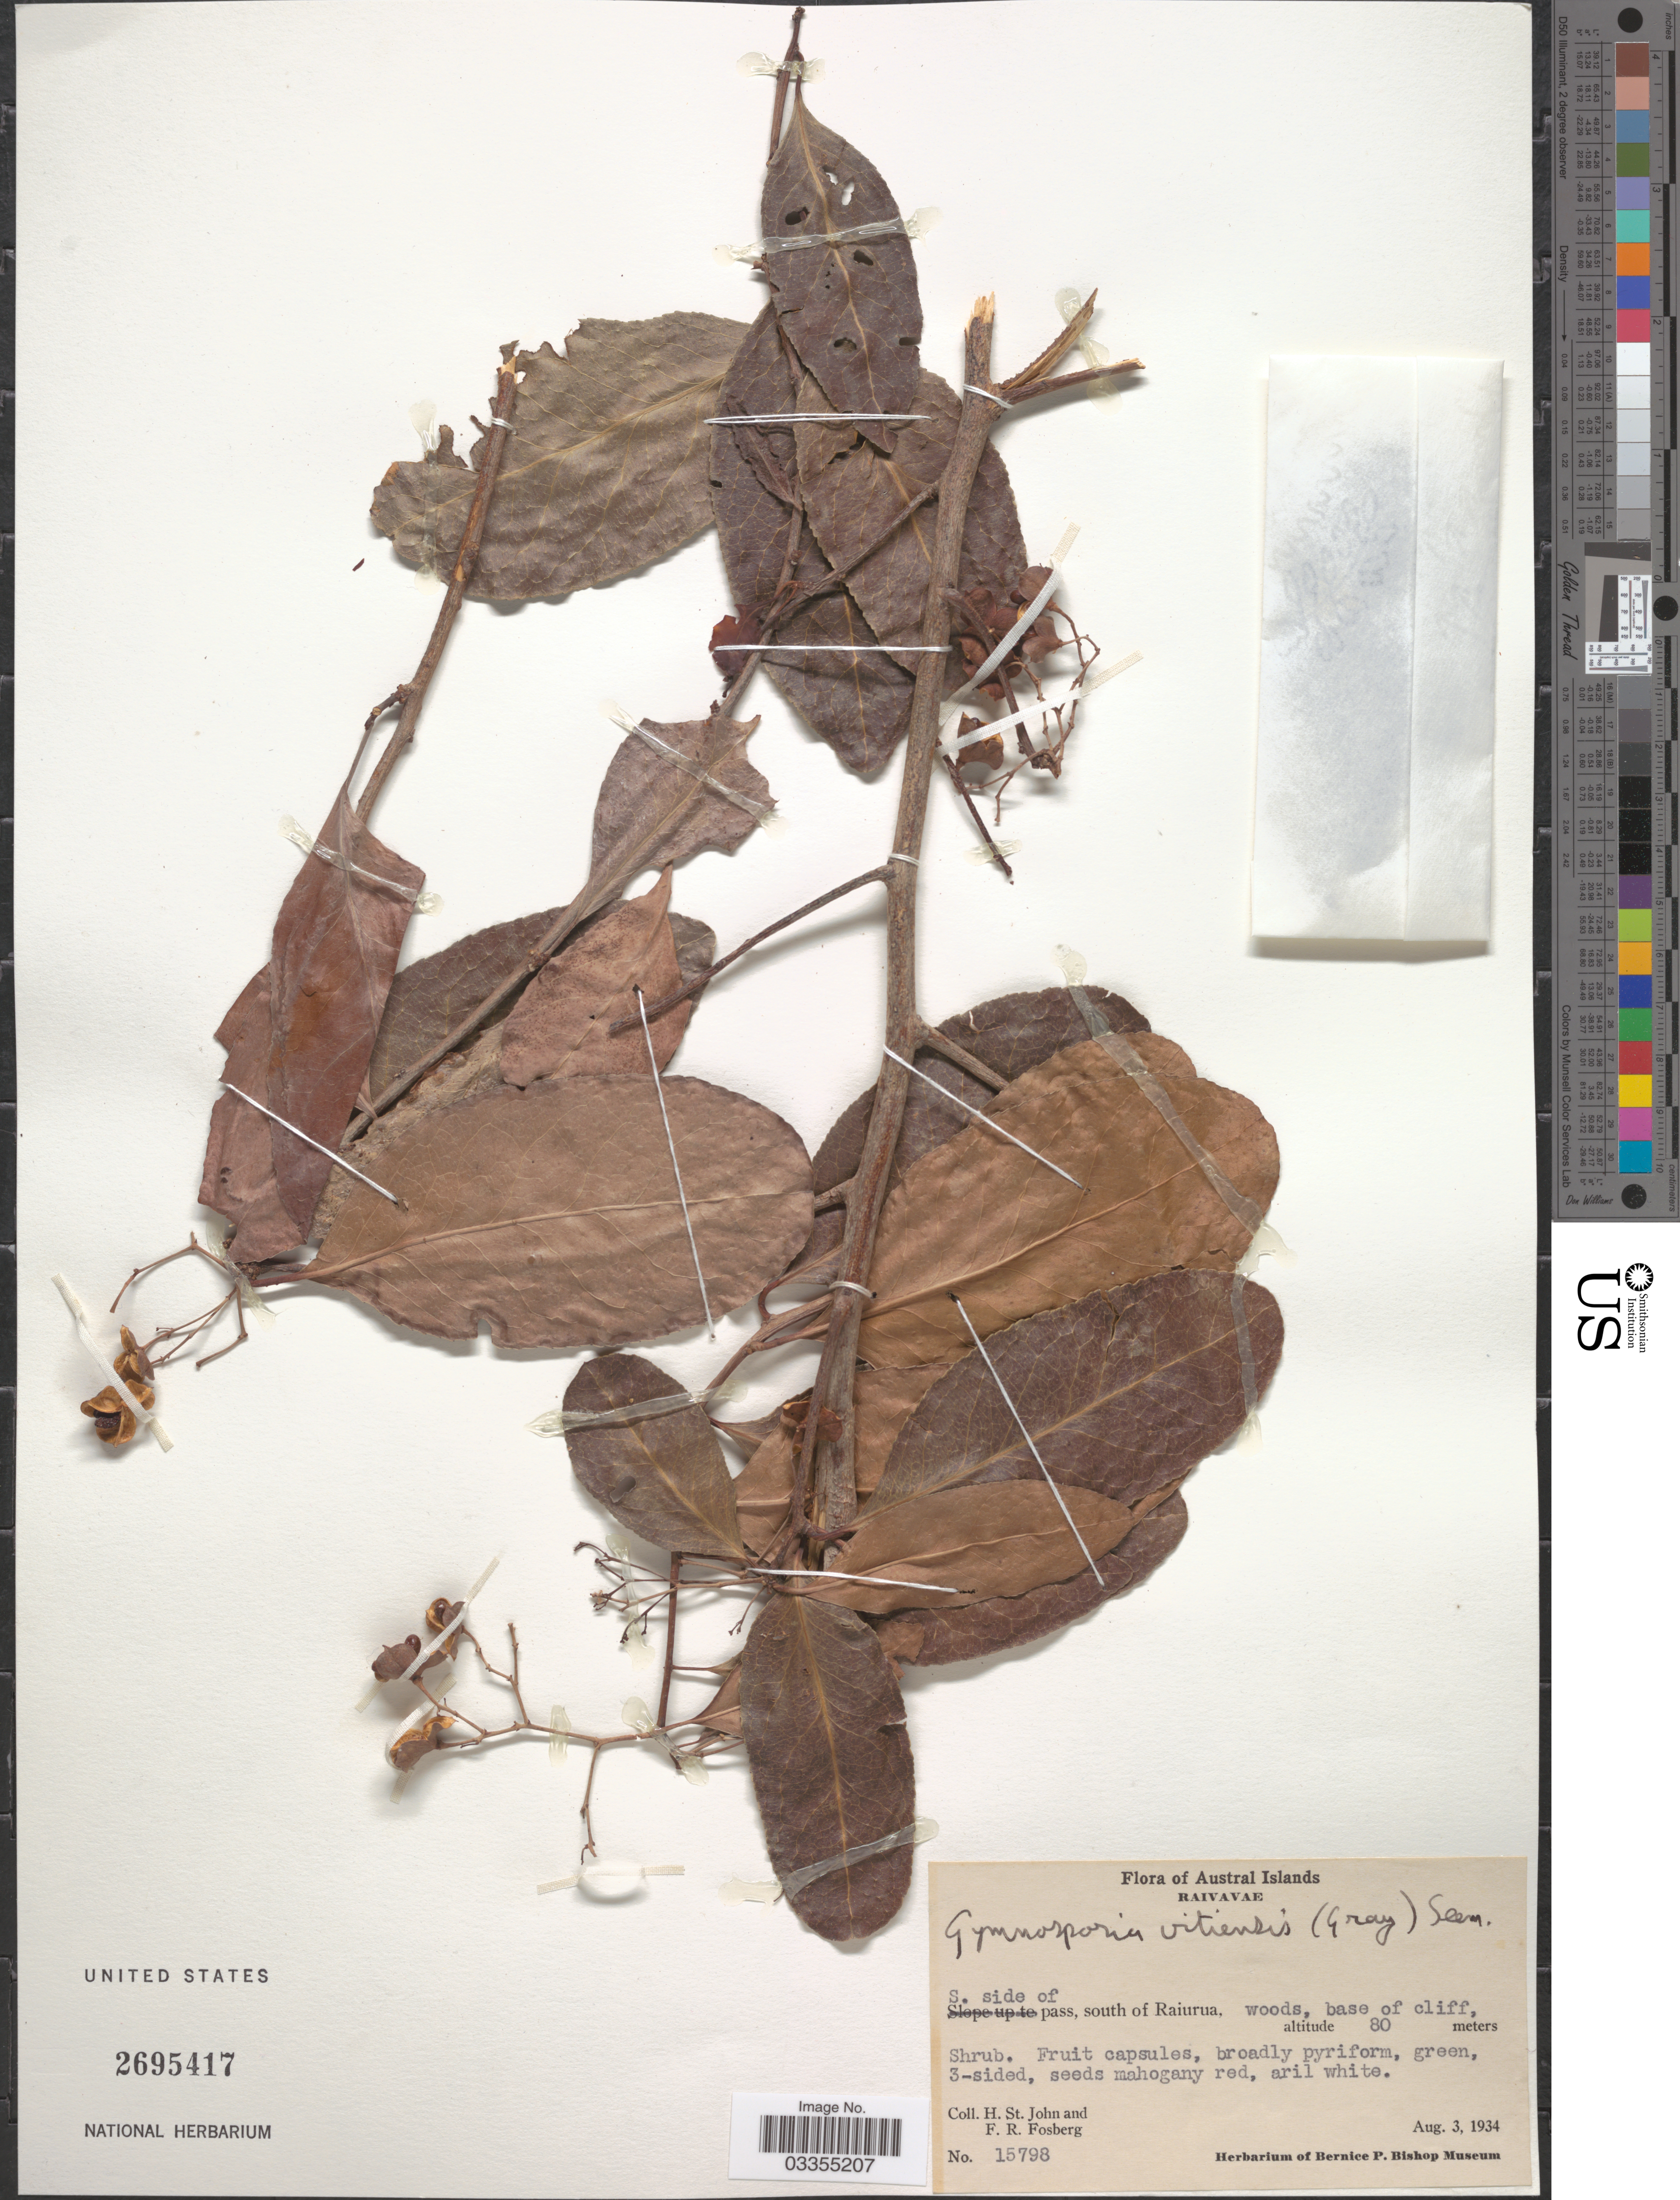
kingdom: Plantae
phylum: Tracheophyta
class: Magnoliopsida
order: Celastrales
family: Celastraceae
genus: Gymnosporia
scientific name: Gymnosporia vitiensis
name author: Seem.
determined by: Wagner, W. L., (BOT), Smithsonian Institution - National Museum of Natural History (UNITED STATES)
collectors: H. St. John & F. R. Fosberg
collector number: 15798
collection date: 1934-08-03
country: French Polynesia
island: Raivavae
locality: Austral Islands. Raivavae. S. side of pass, south of Raiurua.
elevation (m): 80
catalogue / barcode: US 2695417